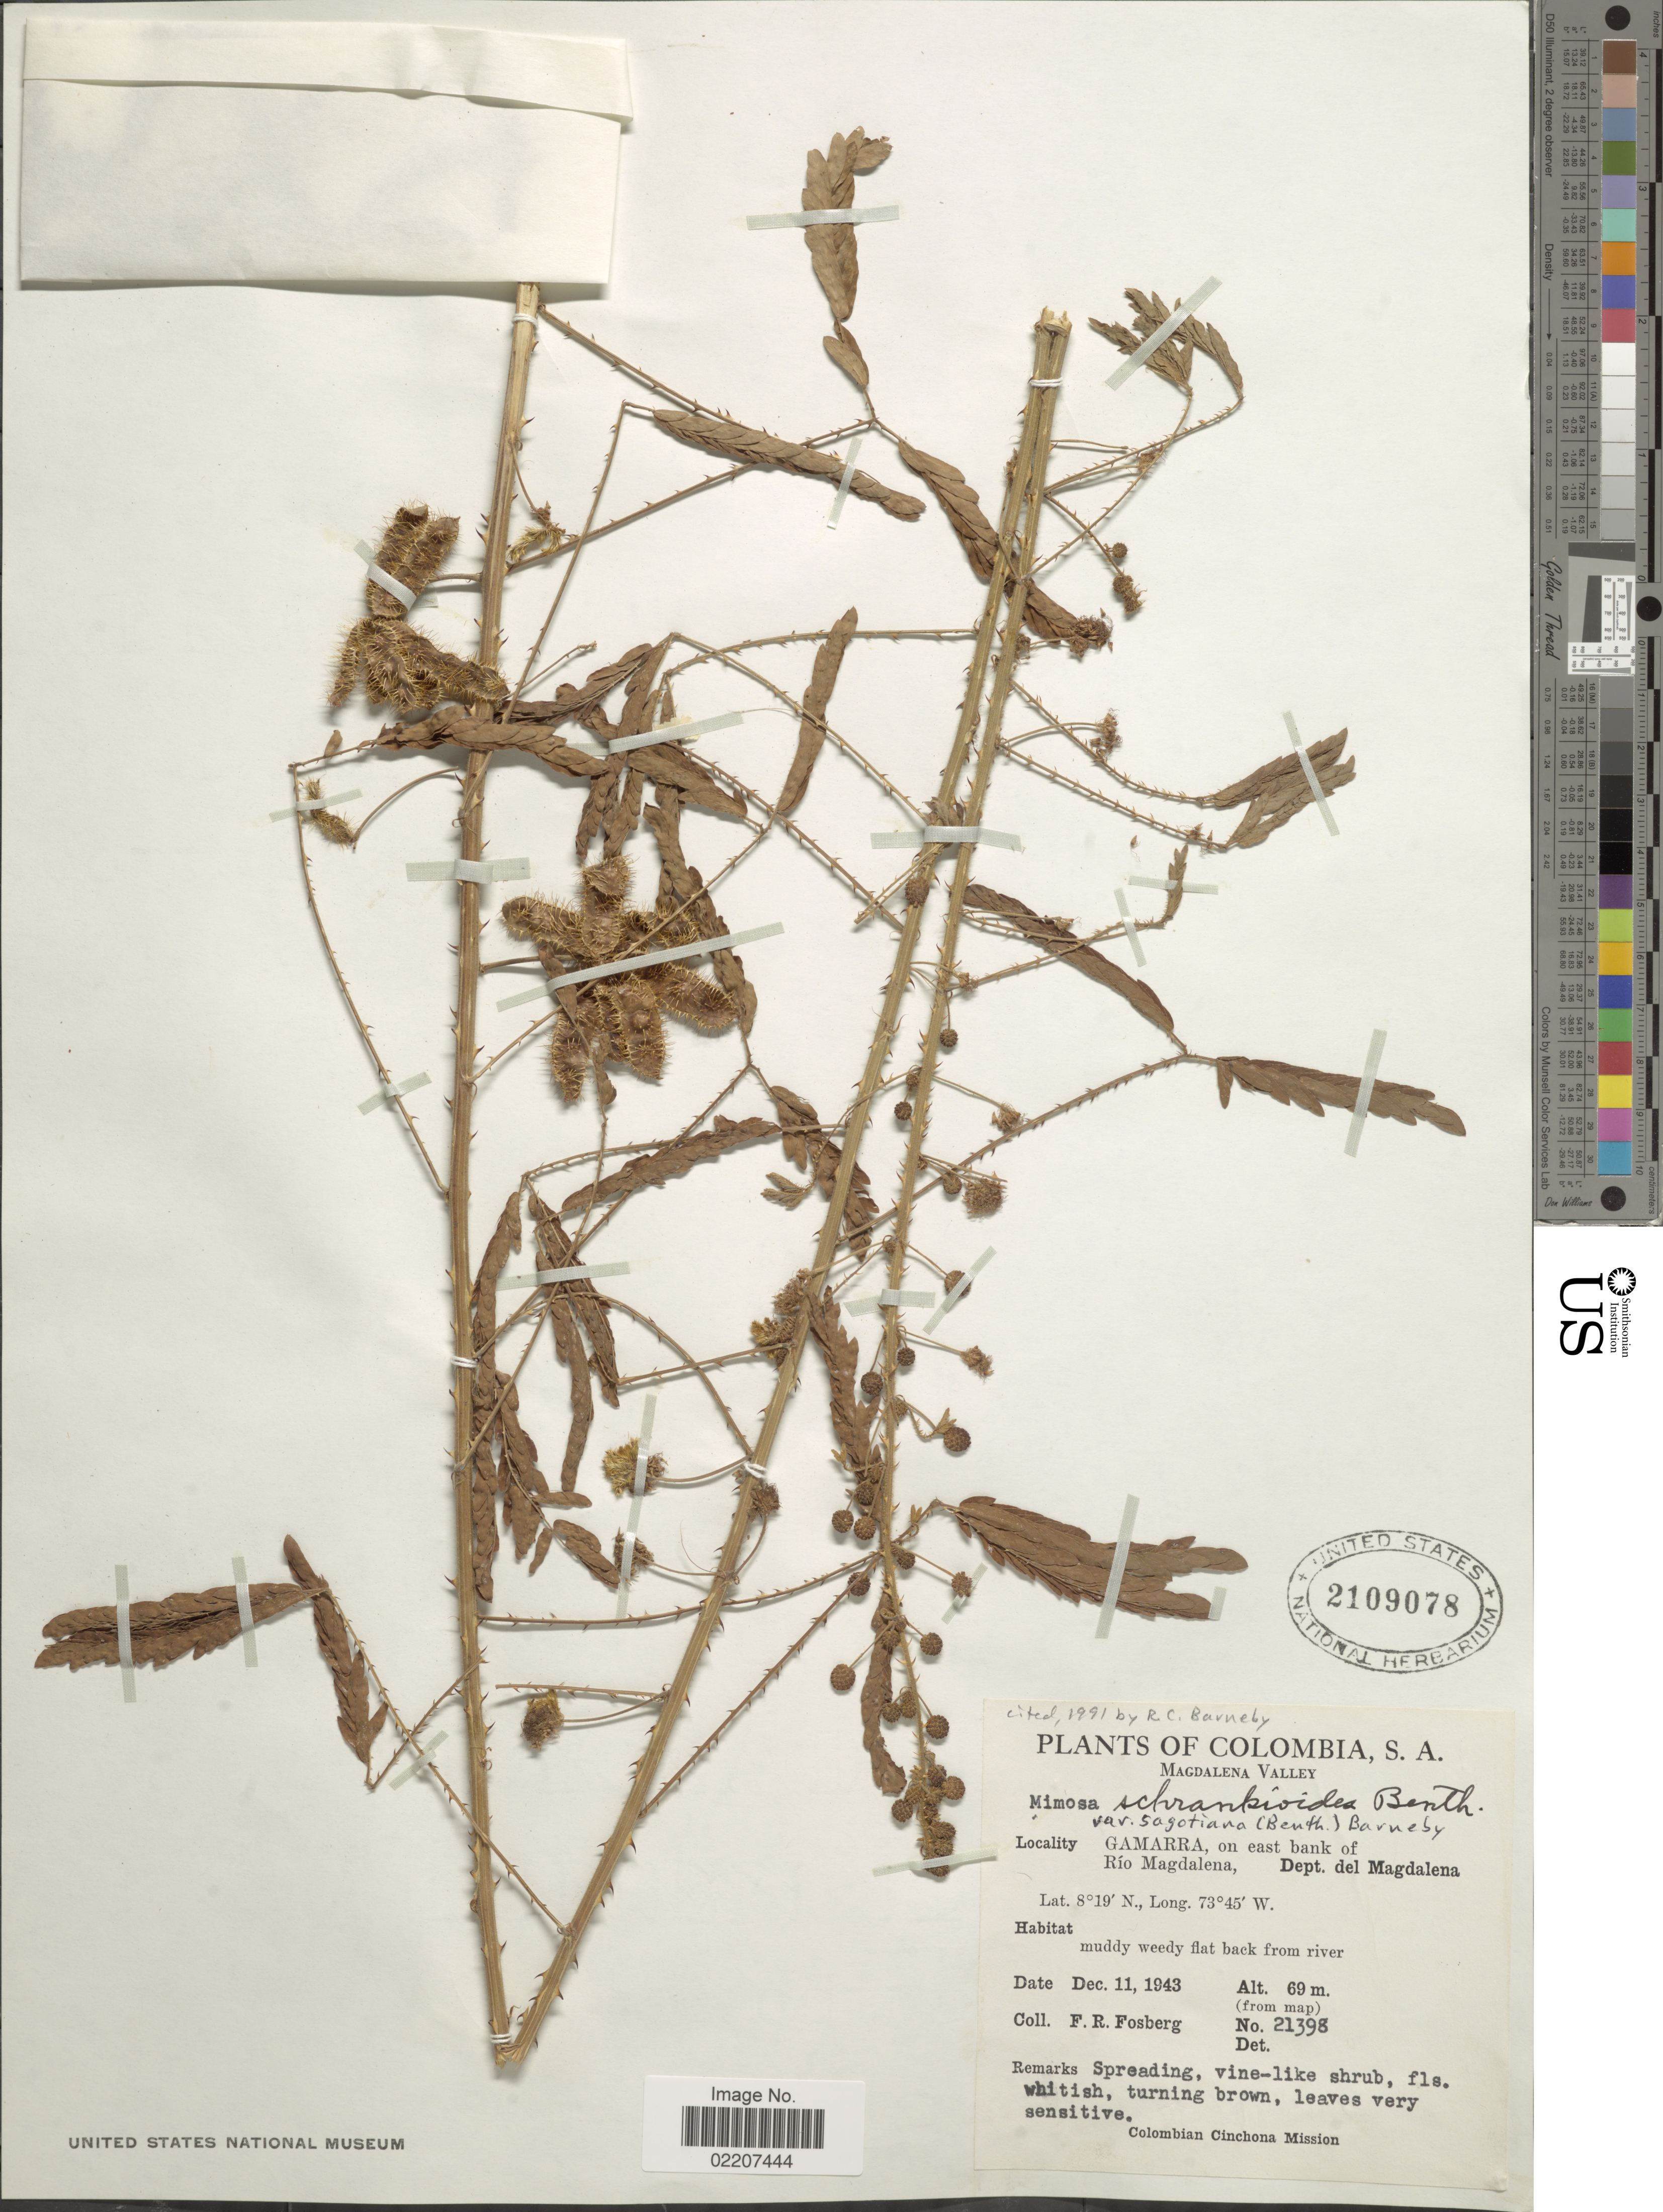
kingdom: Plantae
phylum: Tracheophyta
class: Magnoliopsida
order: Fabales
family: Fabaceae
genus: Mimosa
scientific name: Mimosa schrankioides var. sagotiana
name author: (Benth.) Barneby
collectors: F. R. Fosberg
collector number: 21398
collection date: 1943-12-11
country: Colombia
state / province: Magdalena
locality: Magdalena Valley, Gamarra, on east of bank of Rio Magdalena, Dept. del Magdalena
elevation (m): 69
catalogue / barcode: US 2109078